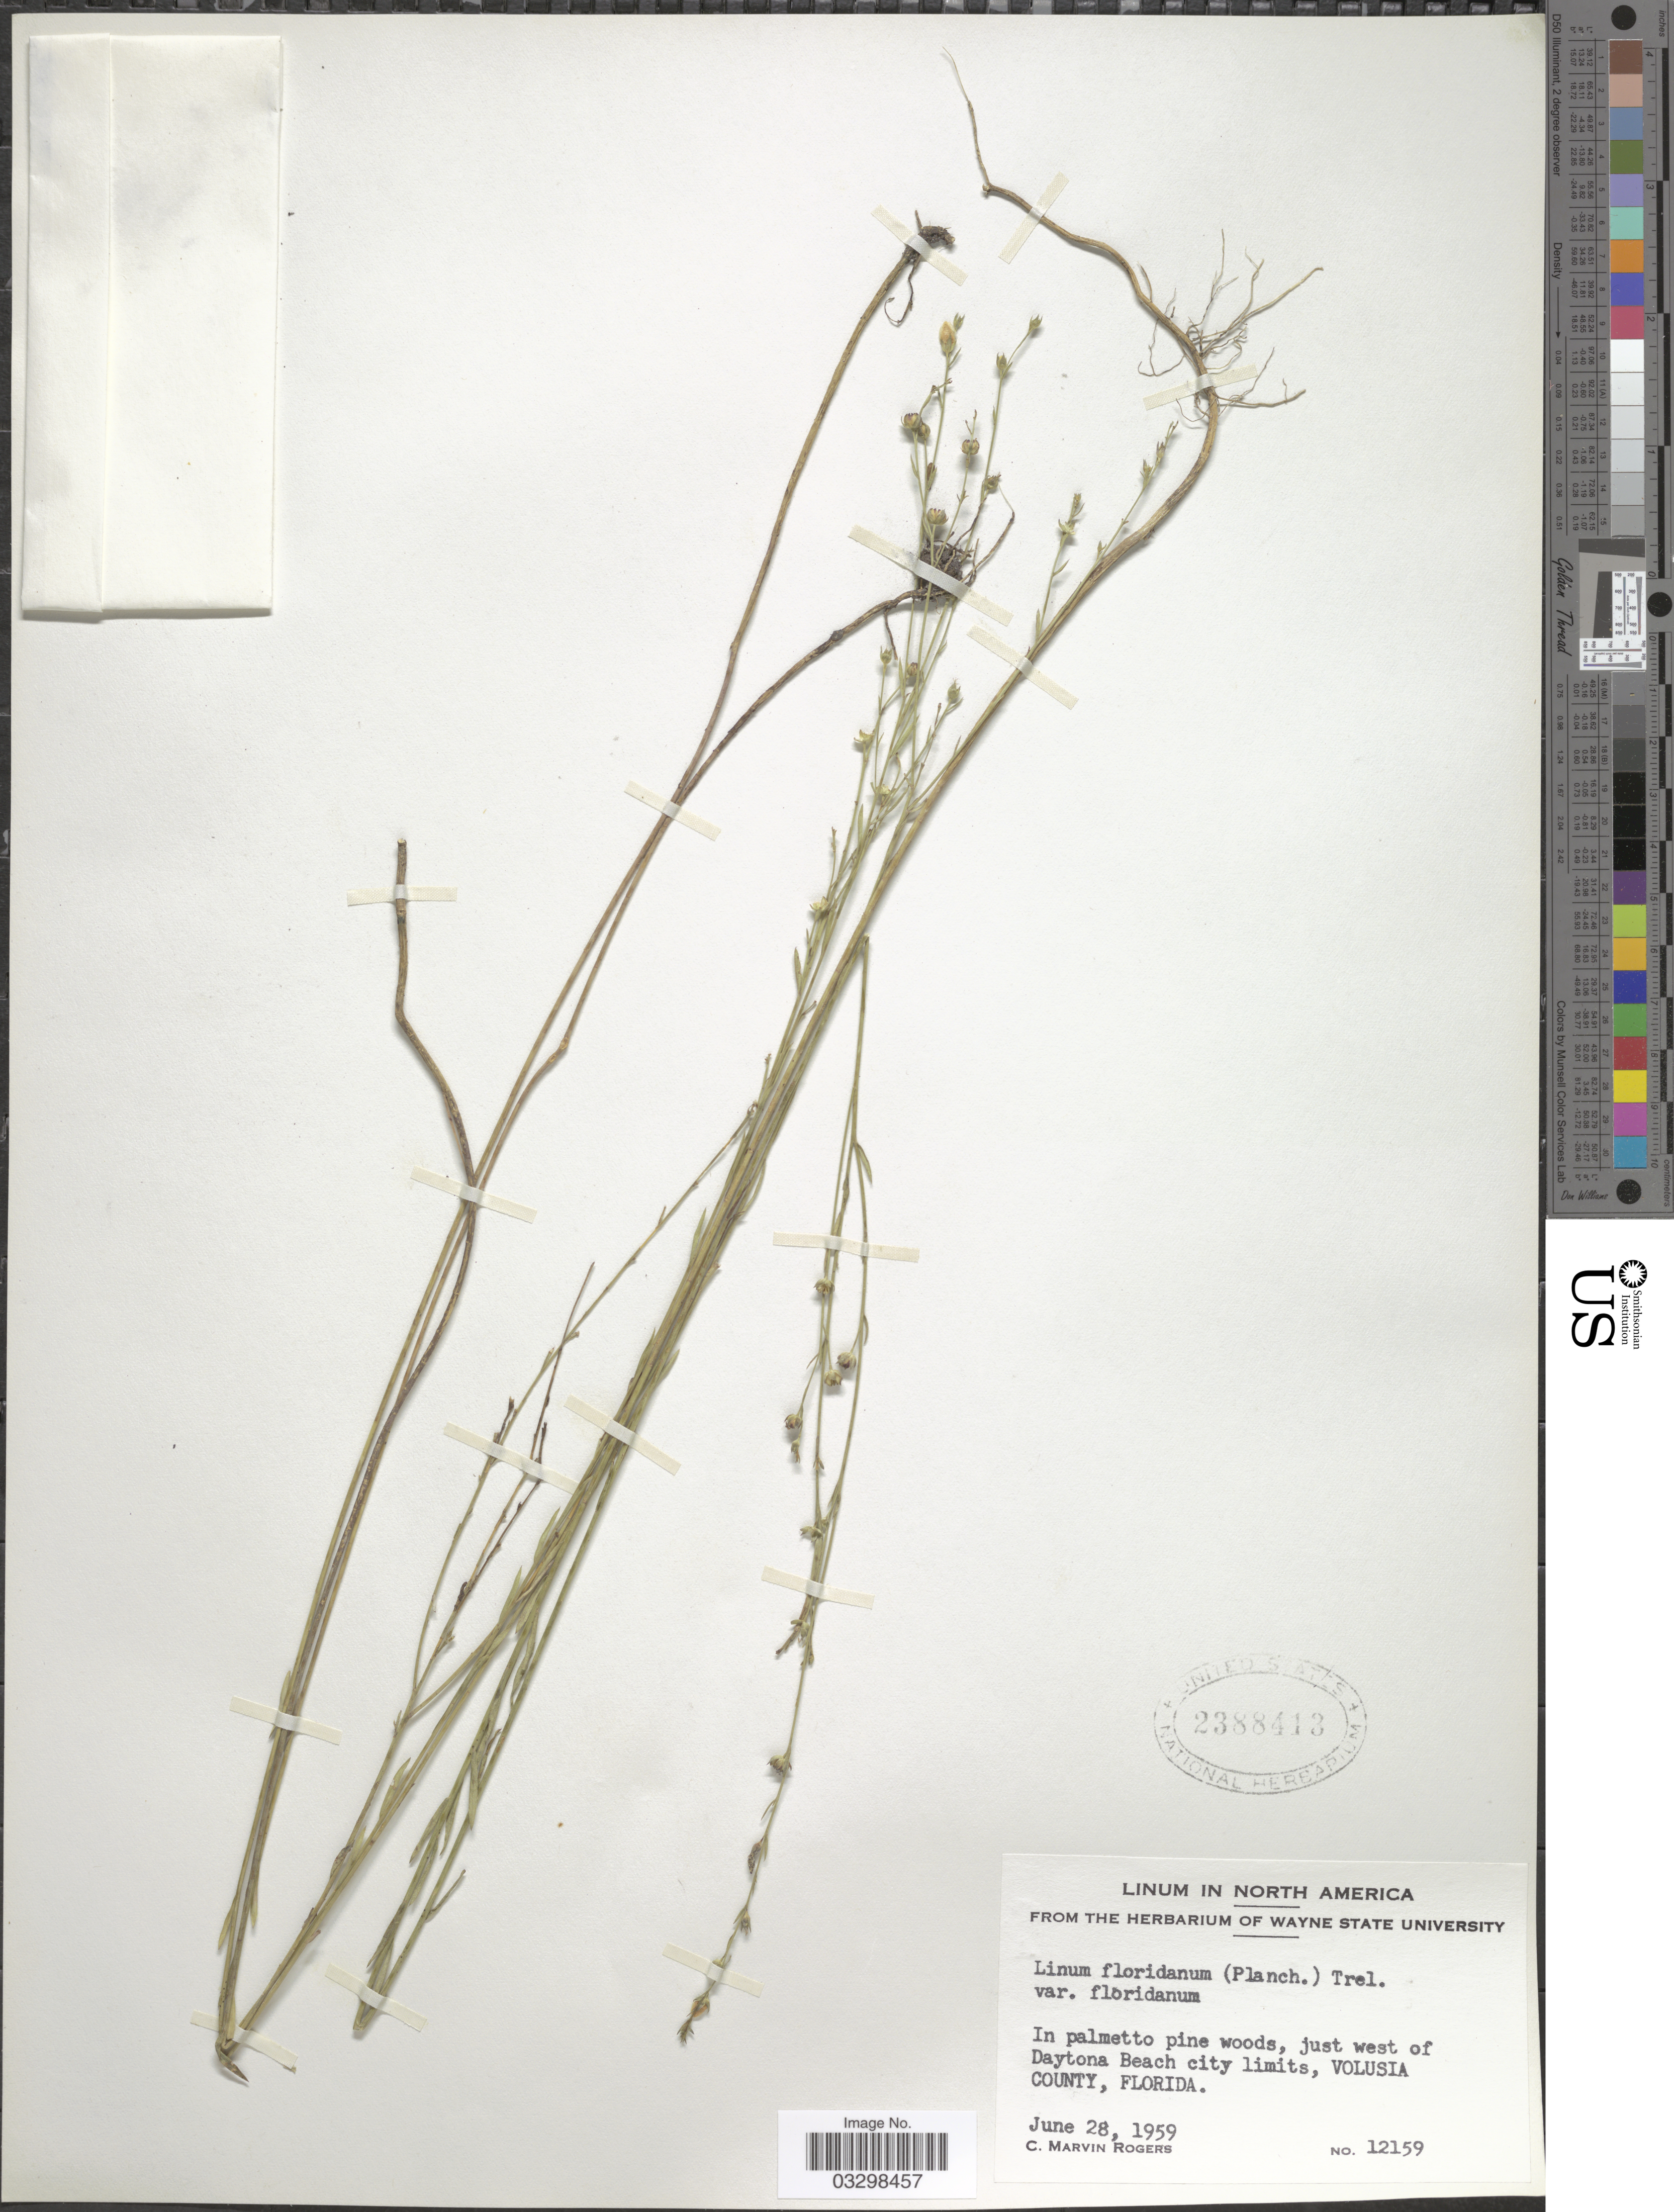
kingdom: Plantae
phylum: Tracheophyta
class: Magnoliopsida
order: Malpighiales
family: Linaceae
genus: Linum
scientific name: Linum floridanum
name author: (Planch.) Trel.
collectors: M. Rogers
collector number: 12159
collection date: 1959-06-28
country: United States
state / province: Florida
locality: Just west of Daytona Beach city limits, Volusia County.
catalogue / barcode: US 2388413